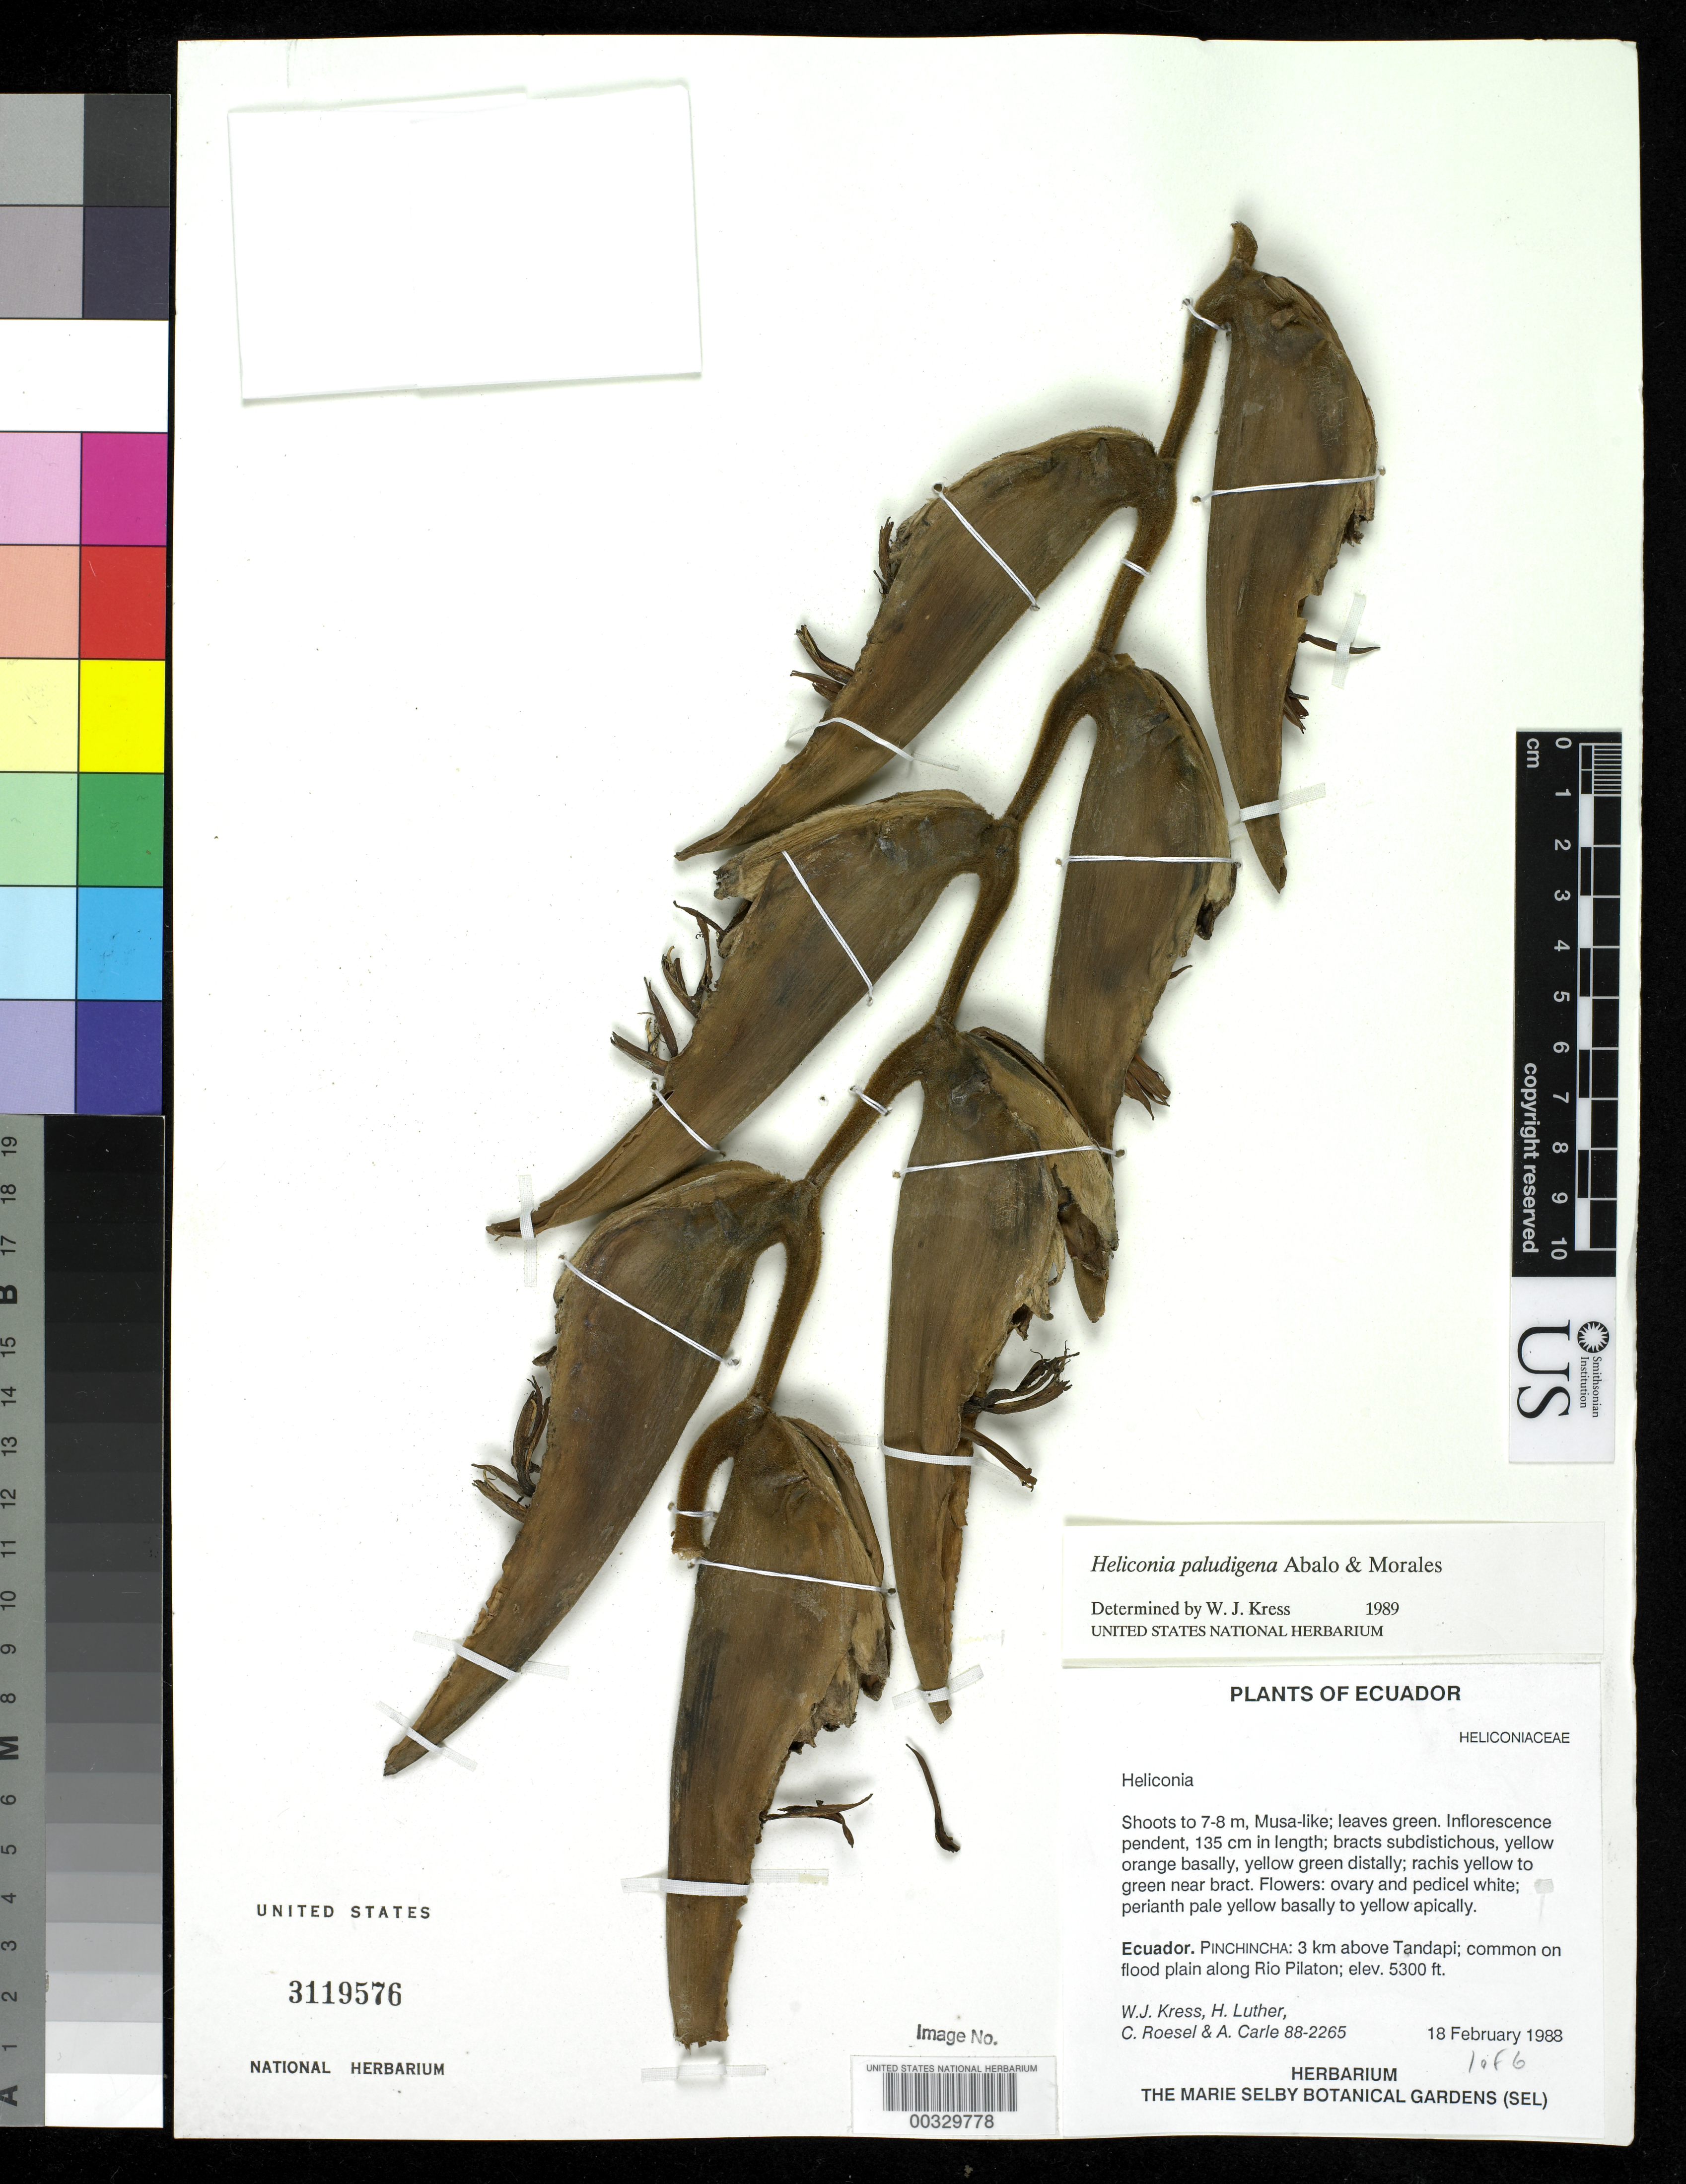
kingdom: Plantae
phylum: Tracheophyta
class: Liliopsida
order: Zingiberales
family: Heliconiaceae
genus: Heliconia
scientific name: Heliconia paludigena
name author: Abalo & Morales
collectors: W. J. Kress, Harry E. Luther, C. S. Roesel & A. Carle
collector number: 88-2265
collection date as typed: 18 Feb 1988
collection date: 1988-02-18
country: Ecuador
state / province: Pichincha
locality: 3 km above tandapi, common on flood plain along Rio pilaton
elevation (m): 1615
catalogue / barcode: US 3119576